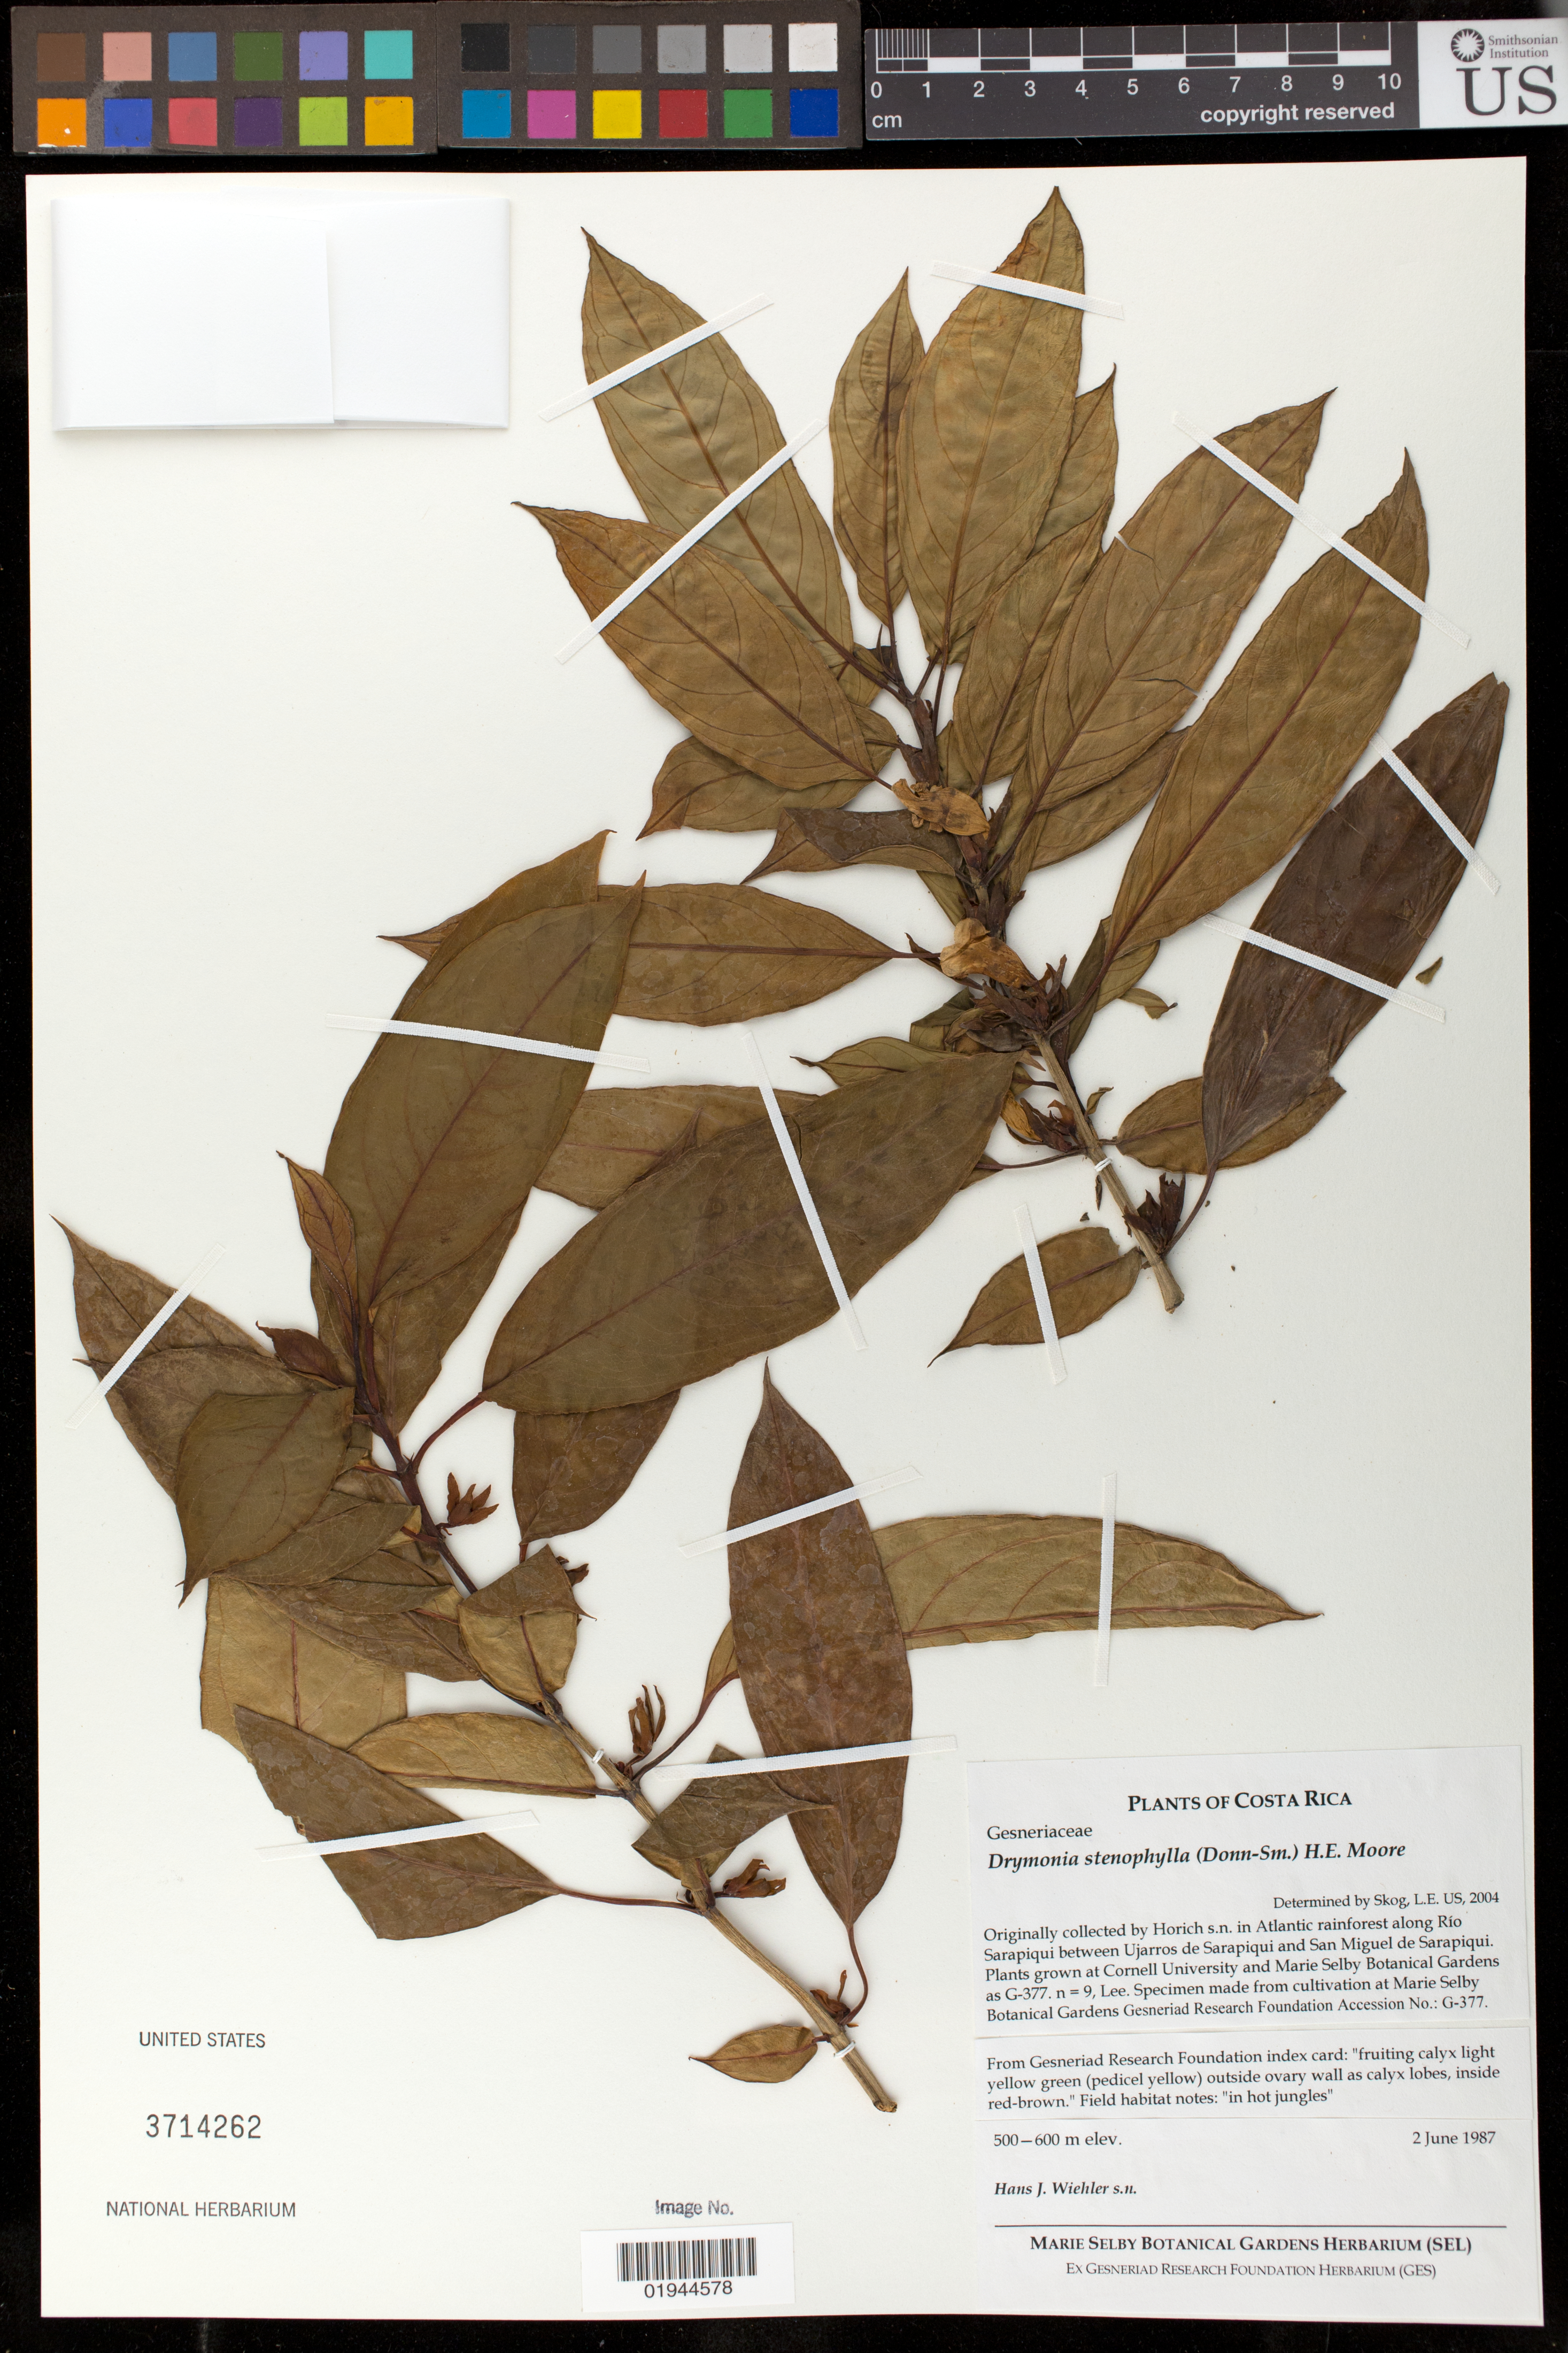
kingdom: Plantae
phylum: Tracheophyta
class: Magnoliopsida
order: Lamiales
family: Gesneriaceae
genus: Drymonia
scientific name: Drymonia stenophylla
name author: (Donn. Sm.) H.E. Moore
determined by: Skog, Laurence E.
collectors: H. J. Wiehler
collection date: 1987-06-02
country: United States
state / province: Florida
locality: Marie Selby Botanical Gardens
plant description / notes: Originally collected by Horich s.n. in Atlantic rainforest along Rio Sarapiqui between Ujarros de Sarapiqui and San Miguel de Sarapiqui. Plants grown at Cornell University and Marie Selby Botanical Gardens as G-377. n=9, Lee.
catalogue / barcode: US 3714262